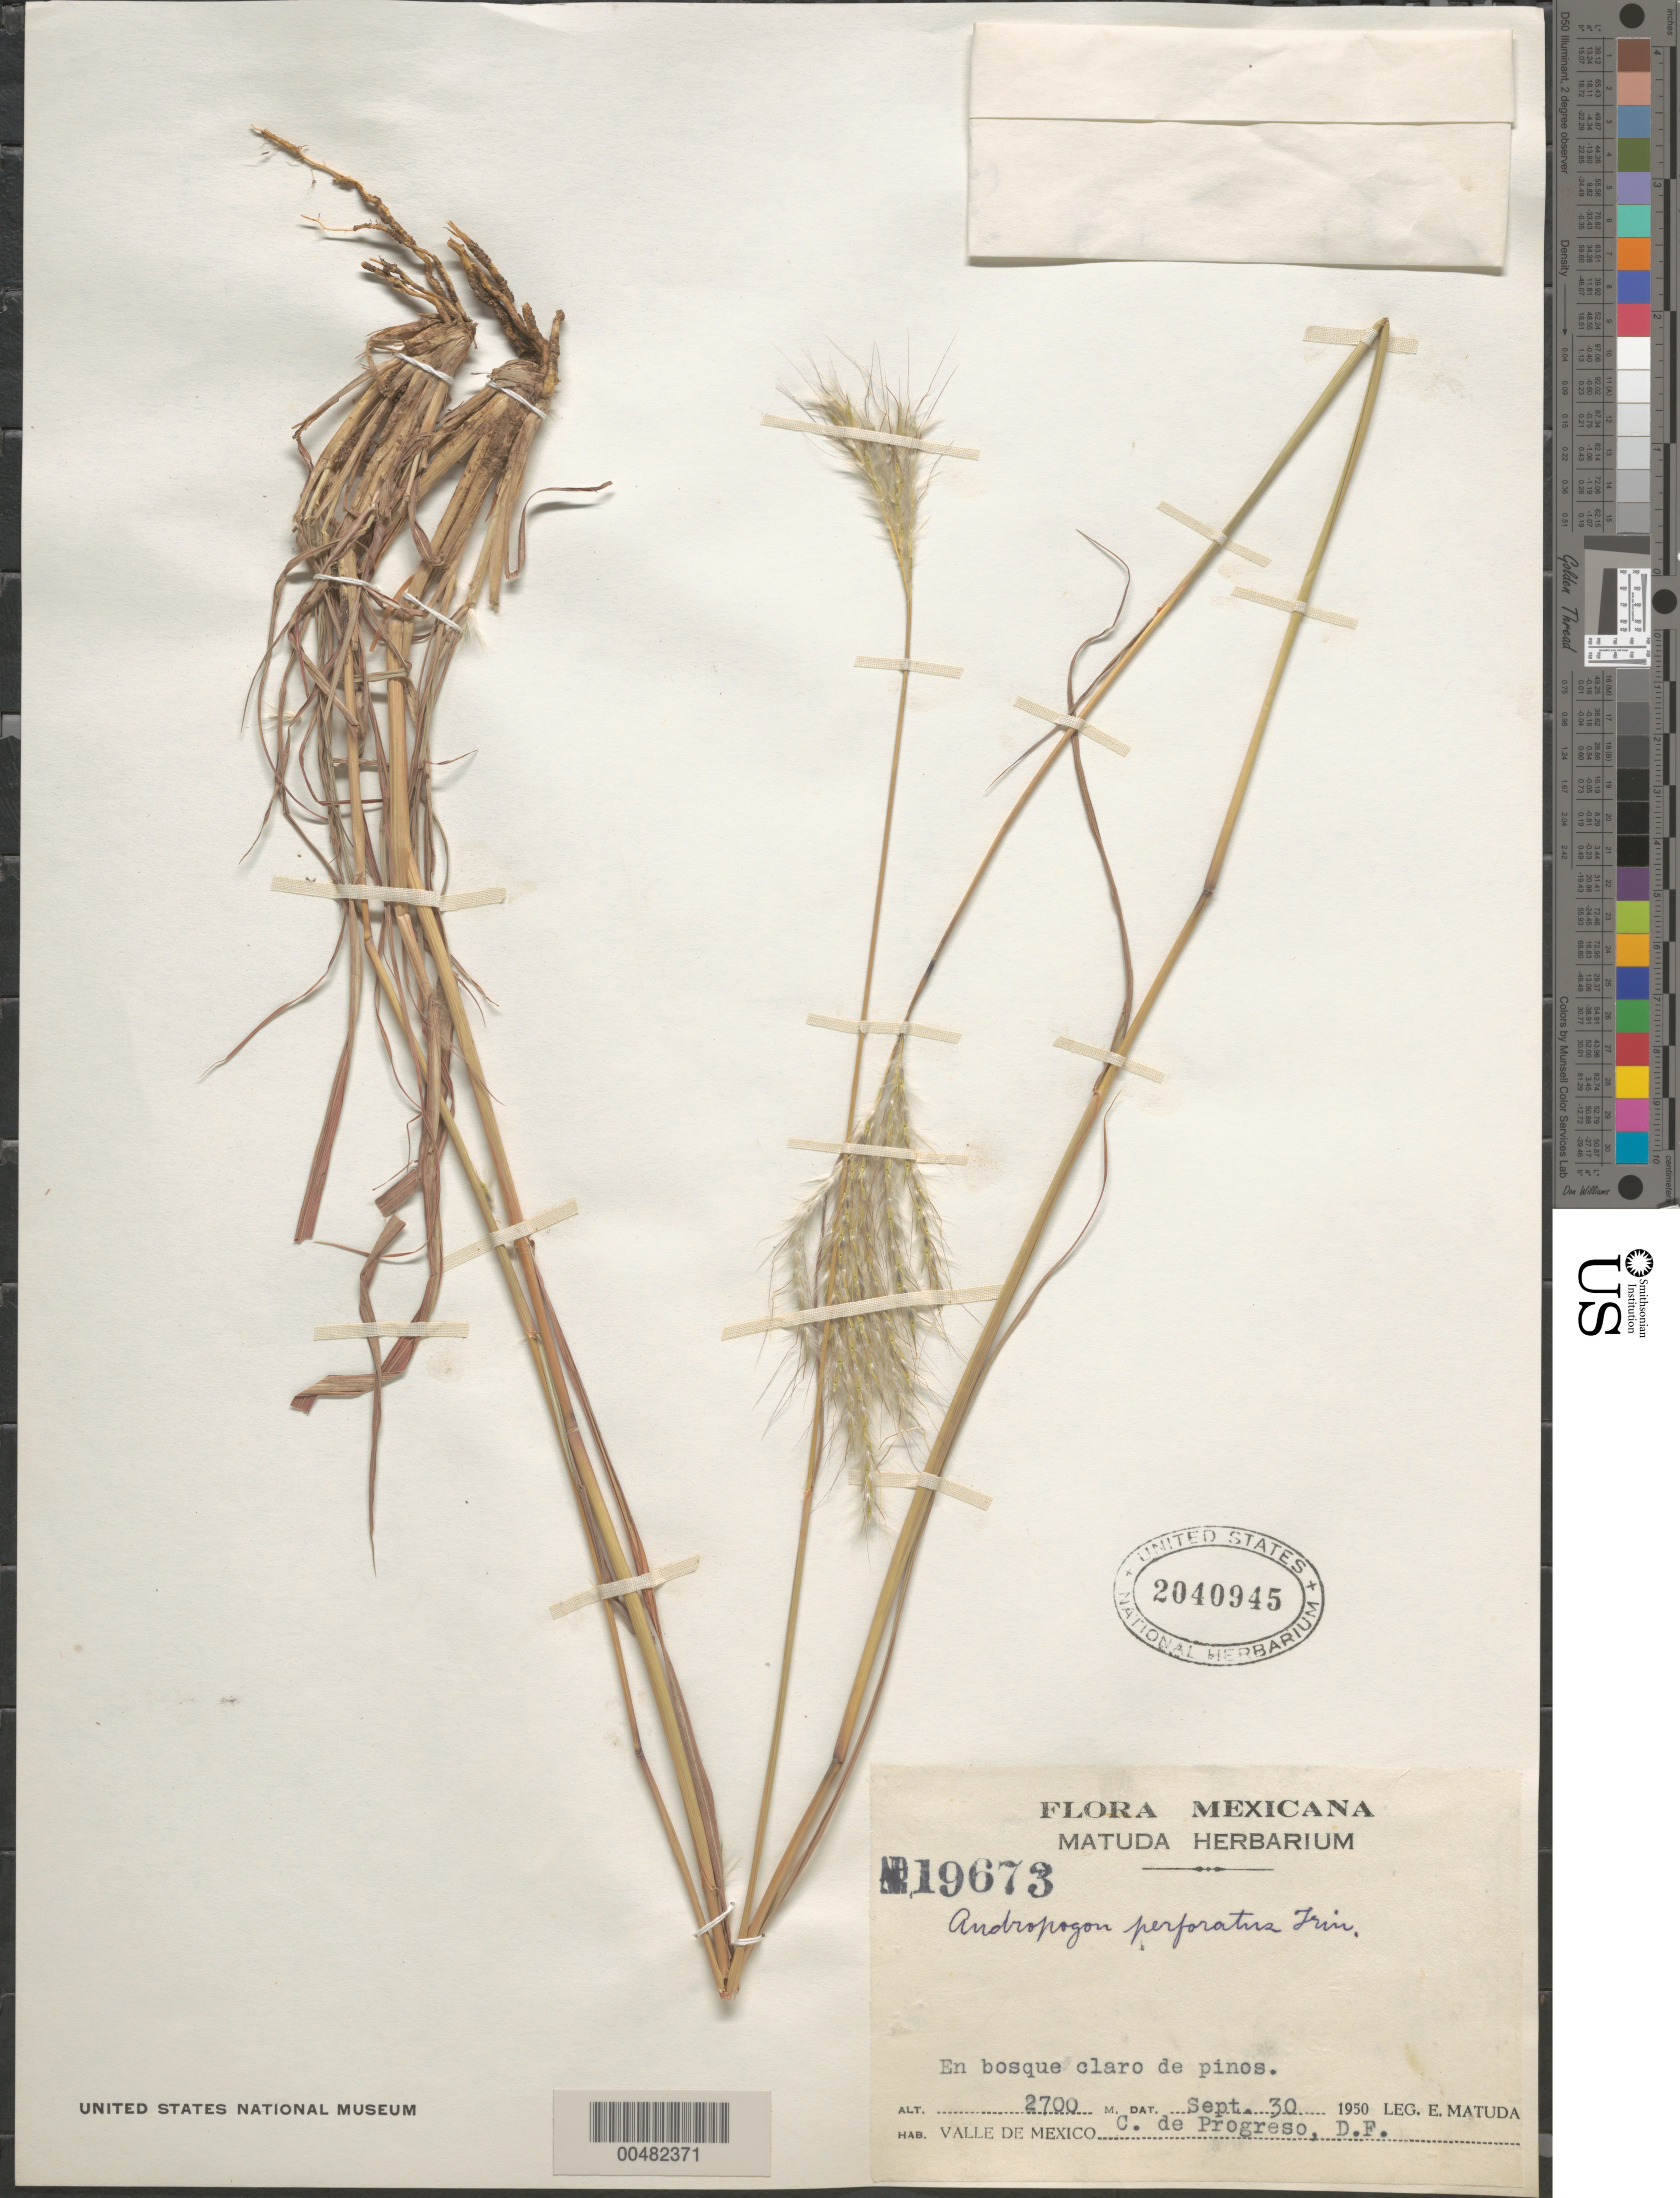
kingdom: Plantae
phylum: Tracheophyta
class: Liliopsida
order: Poales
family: Poaceae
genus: Bothriochloa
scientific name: Bothriochloa perforata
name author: (Trin. ex E. Fourn.) Herter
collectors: E. Matuda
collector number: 19673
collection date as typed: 30 Sep 1950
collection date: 1950-09-30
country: Mexico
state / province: Distrito Federal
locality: Valle de Mexico, C. de Progreso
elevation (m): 2700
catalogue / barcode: US 2040945